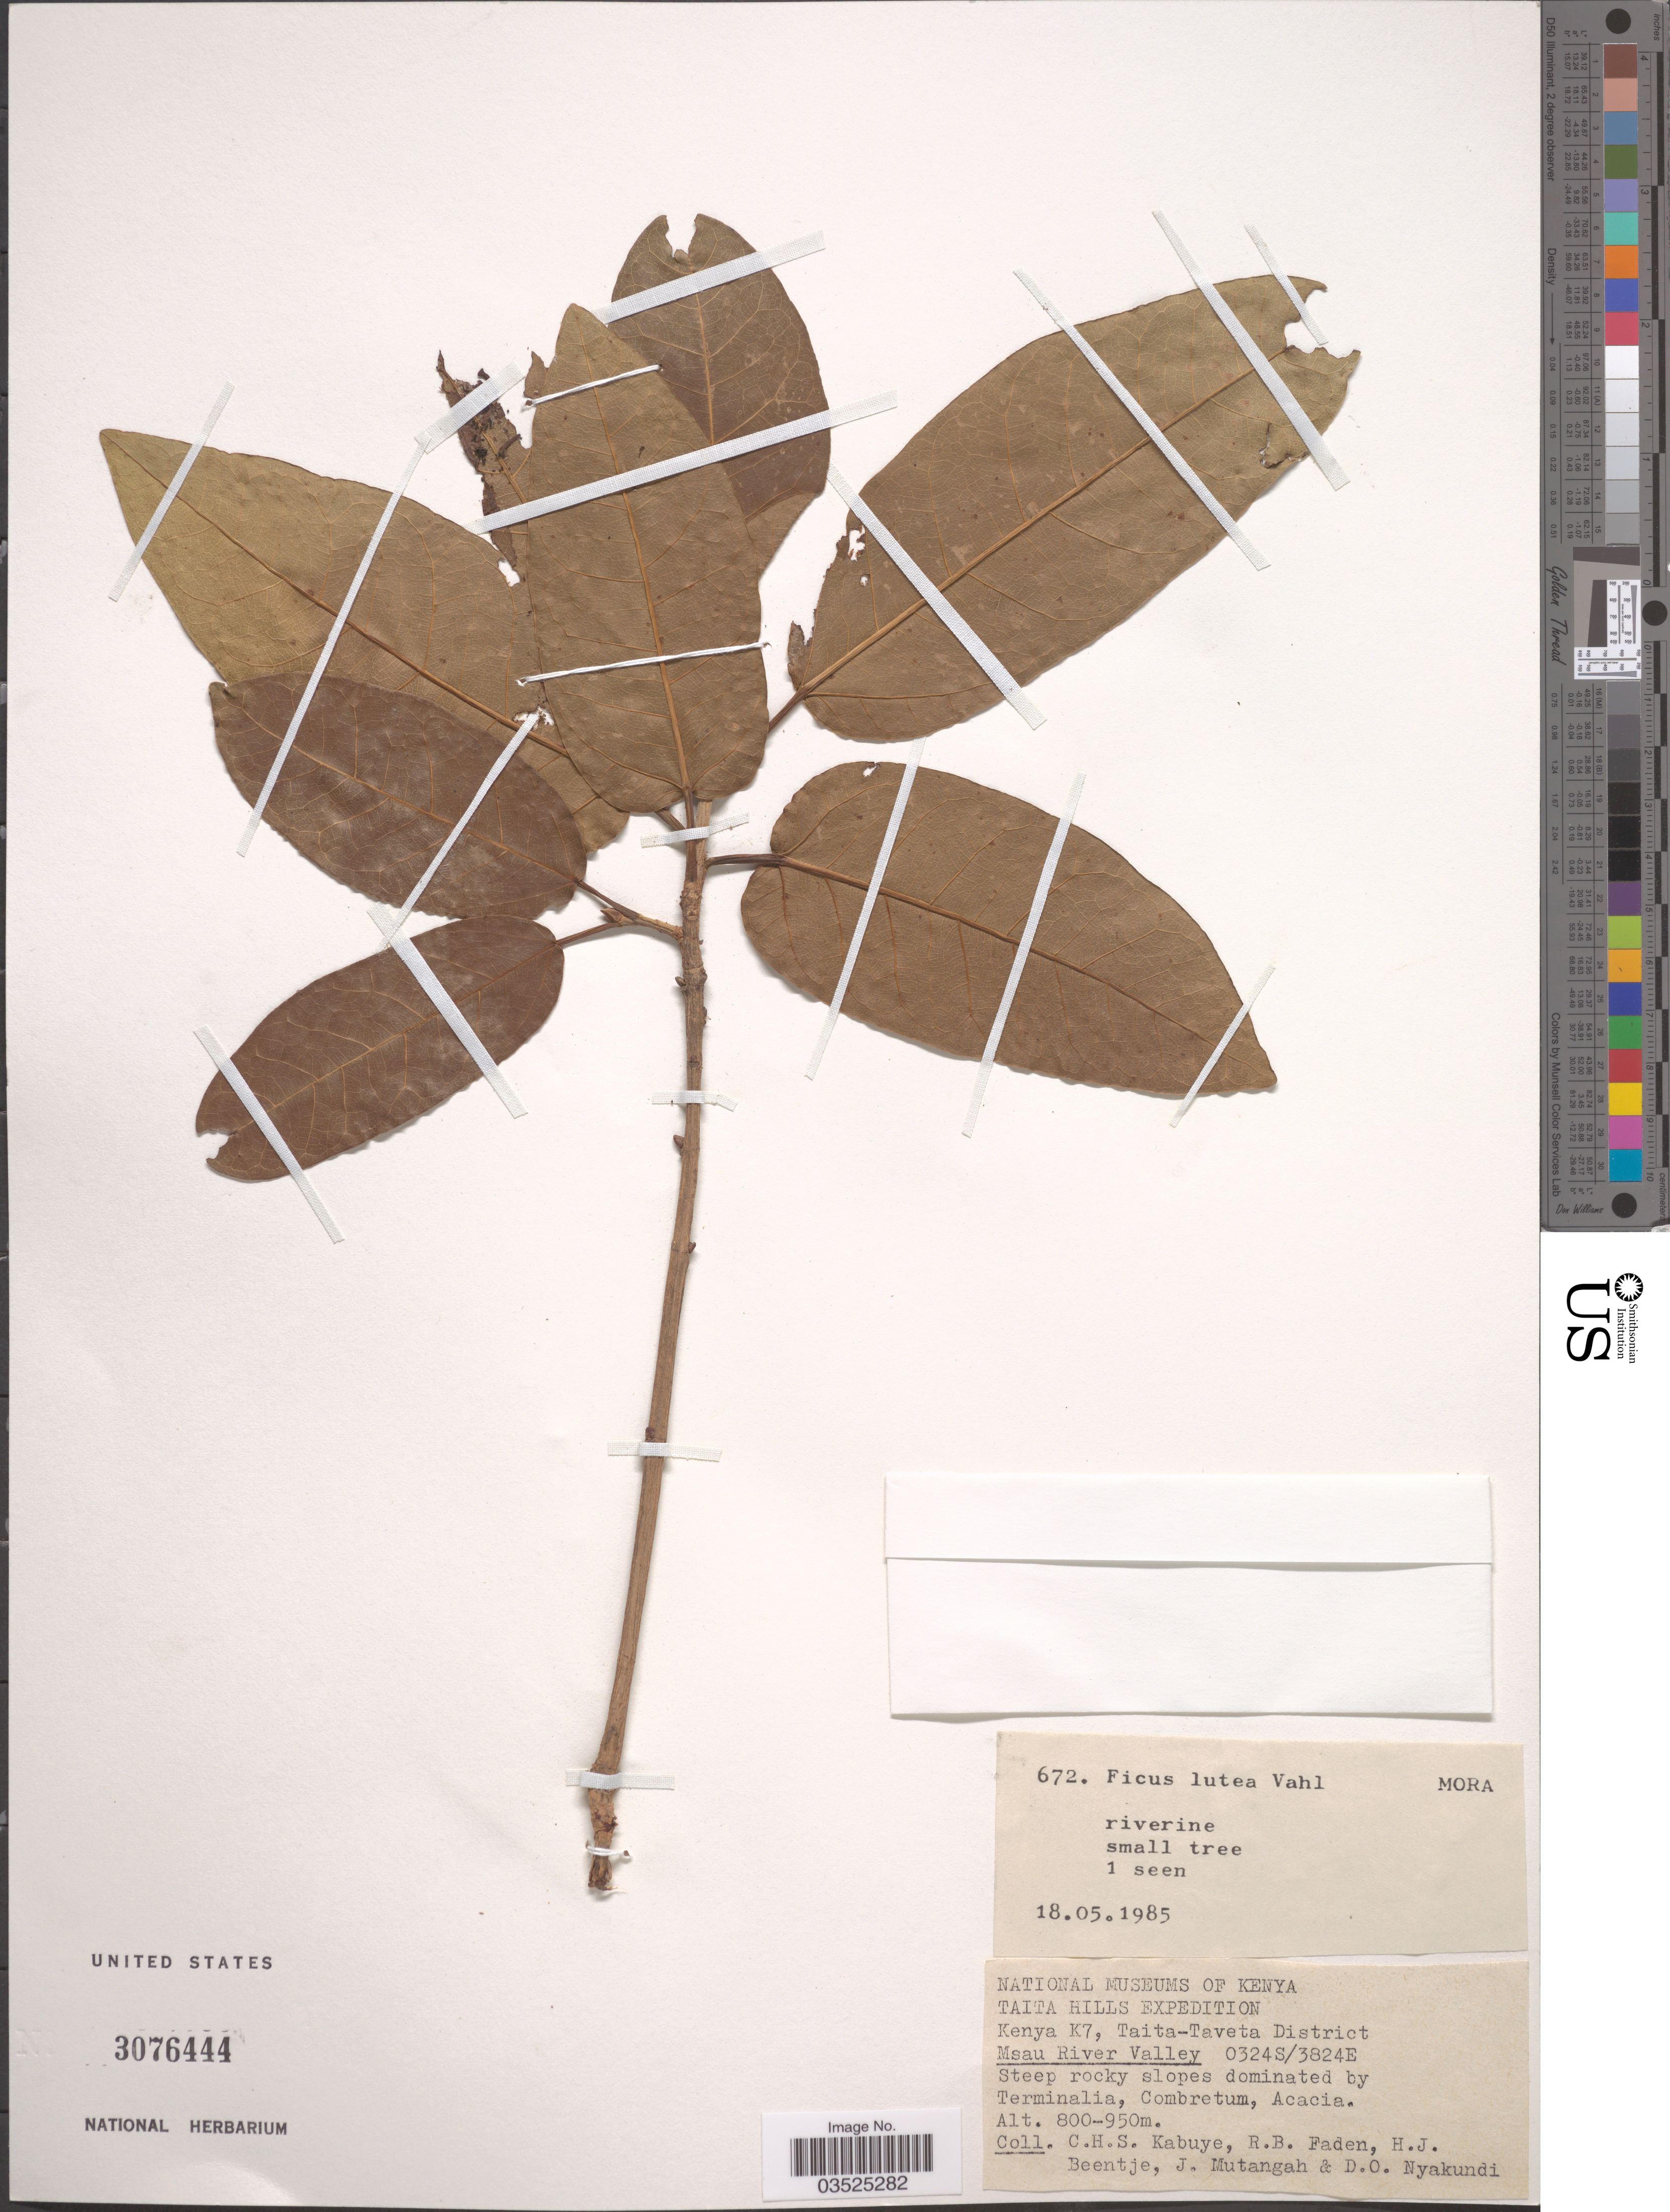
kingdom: Plantae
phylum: Tracheophyta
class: Magnoliopsida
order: Rosales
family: Moraceae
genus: Ficus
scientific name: Ficus lutea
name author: Vahl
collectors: C. Kabuye, R. B. Faden, H. J. Beentje, J. Mutangah & D. Nyakundi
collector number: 672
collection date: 1985-05-18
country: Kenya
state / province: Taita Taveta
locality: Taita Hills. K7, Taita-Taveta District. Msau River Valley.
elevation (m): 800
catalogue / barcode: US 3076444